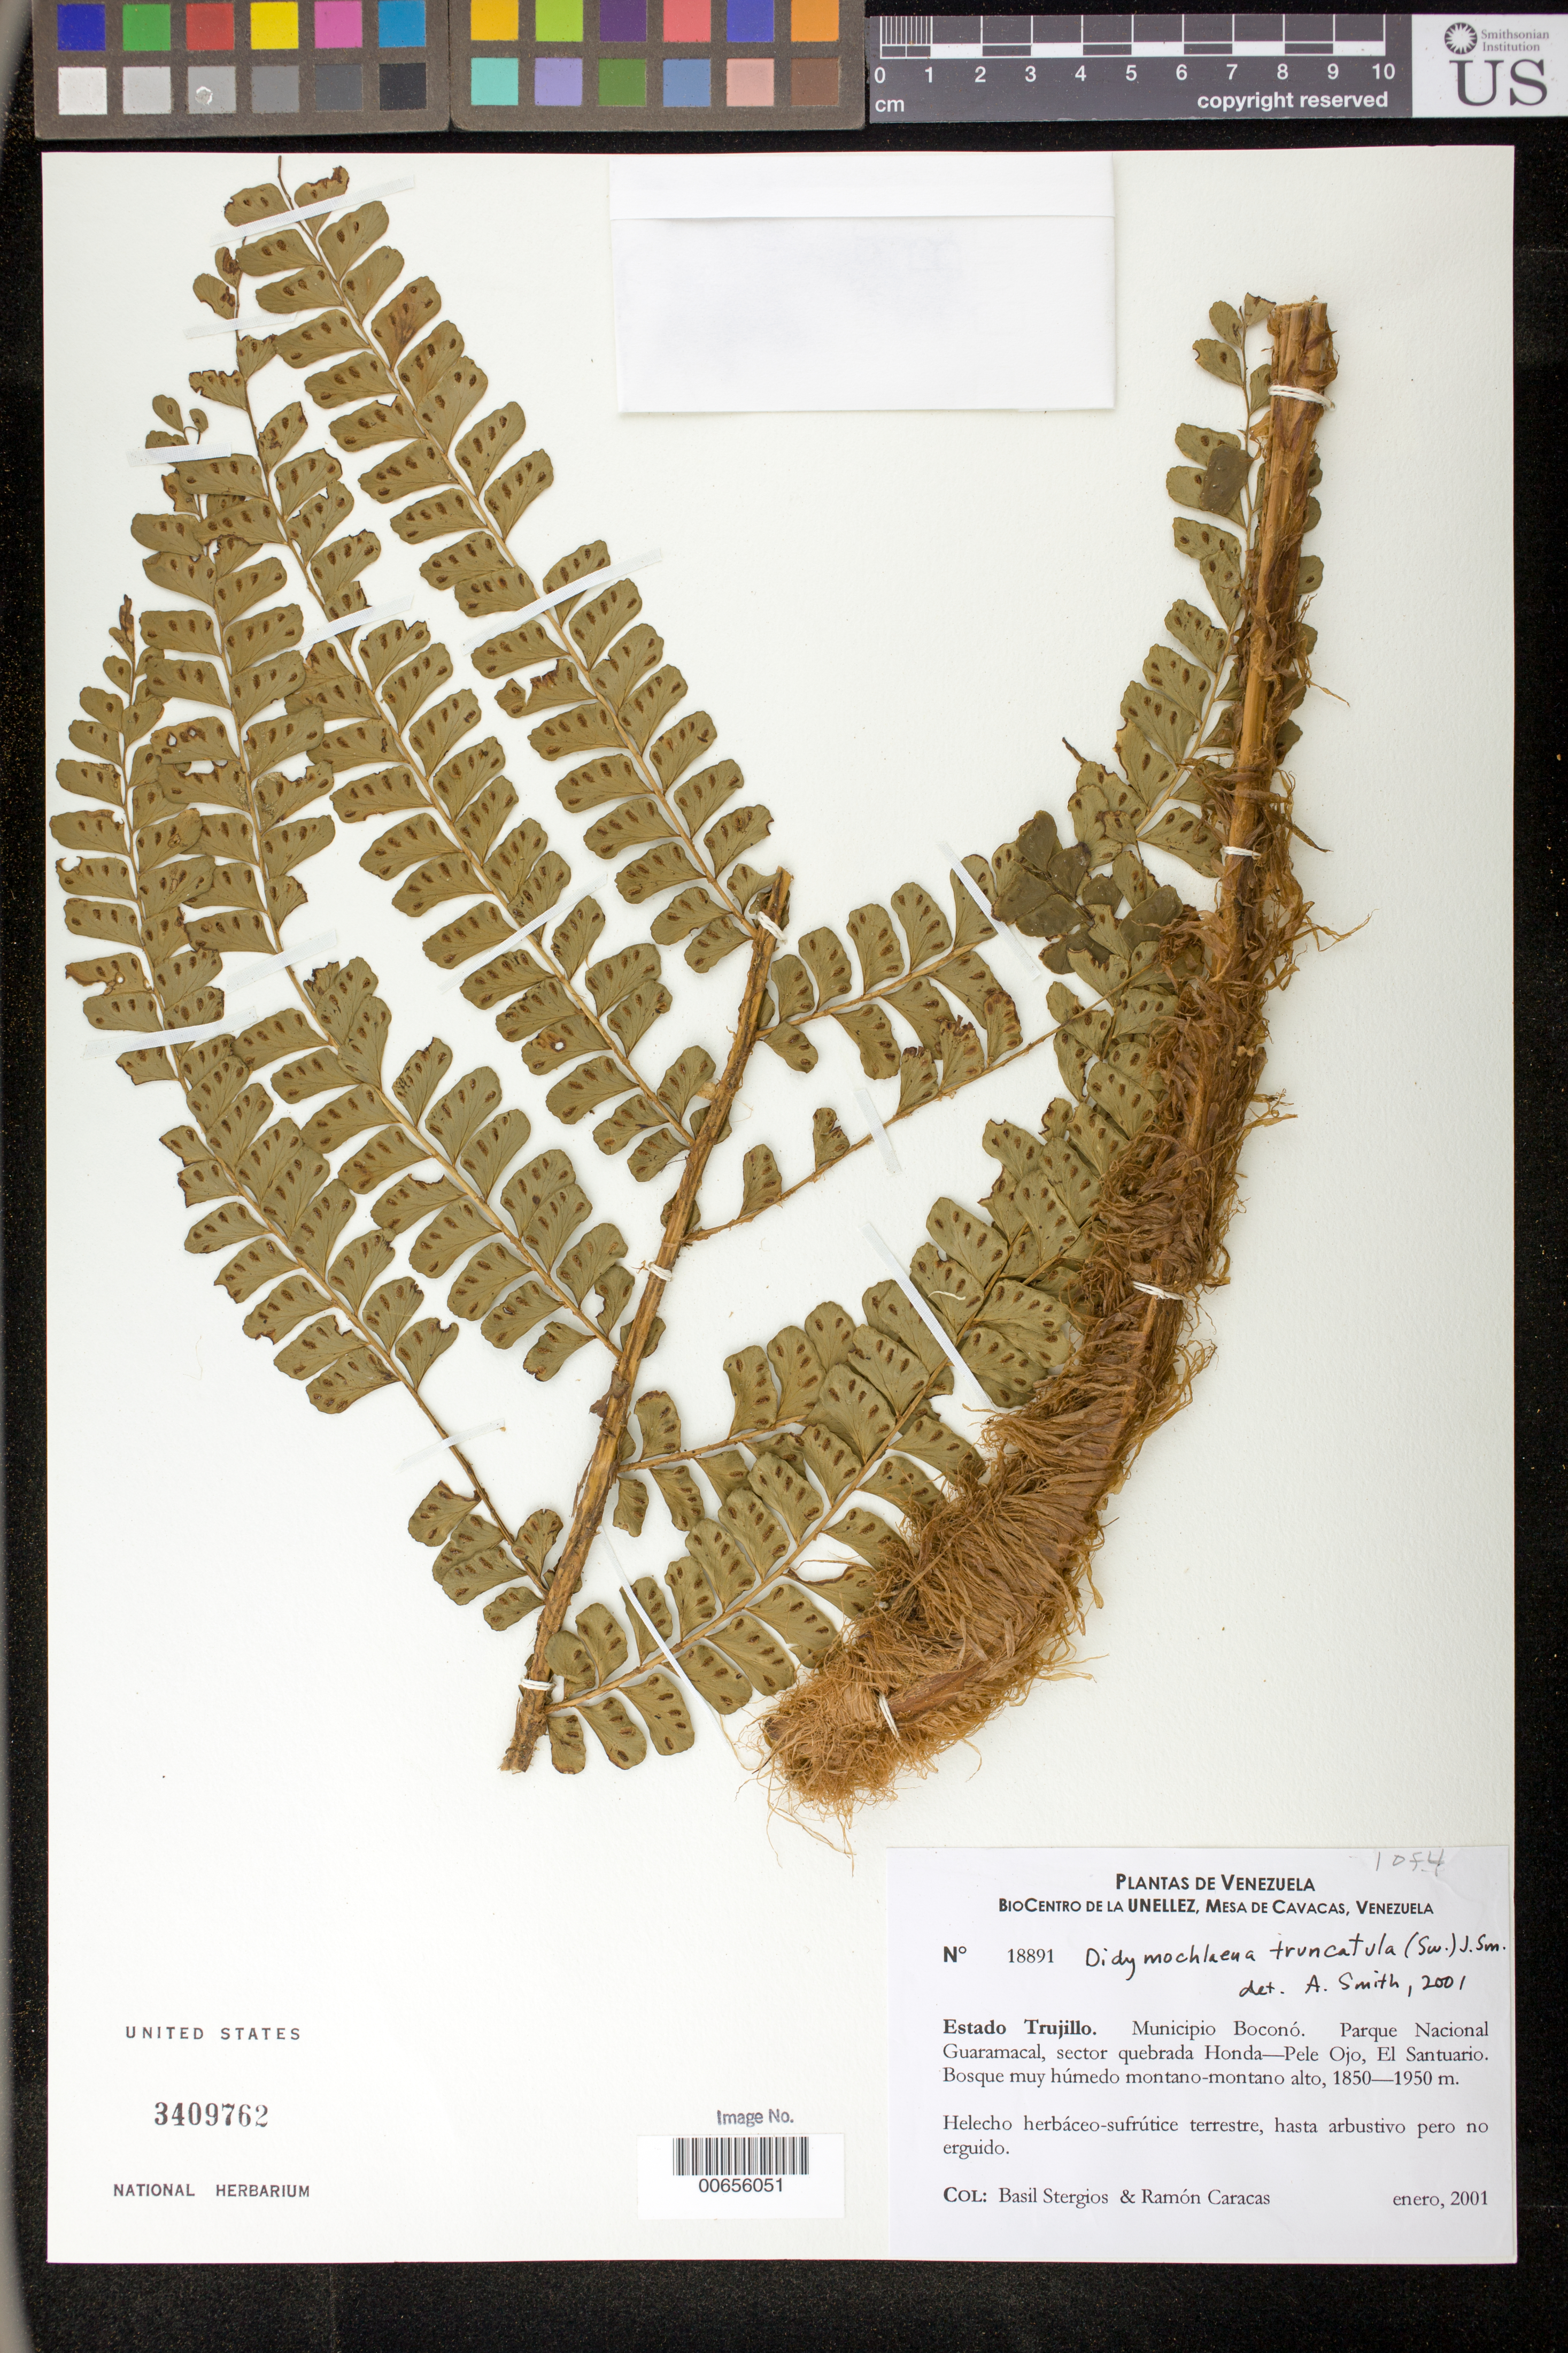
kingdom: Plantae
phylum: Tracheophyta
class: Polypodiopsida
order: Polypodiales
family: Didymochlaenaceae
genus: Didymochlaena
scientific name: Didymochlaena truncatula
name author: (Sw.) J. Sm.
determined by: Smith, Alan R., (UC)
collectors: B. G. Stergios & R. Caracas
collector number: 18891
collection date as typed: Jan 2001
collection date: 2001-01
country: Venezuela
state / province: Trujillo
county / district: Boconó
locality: Parque Nacional Guaramacal, sector quebrada Honda-Pele Ojo, El Santuario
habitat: Bosque muy húmedo montano-montano alto.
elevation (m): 1850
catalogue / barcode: US 3409762